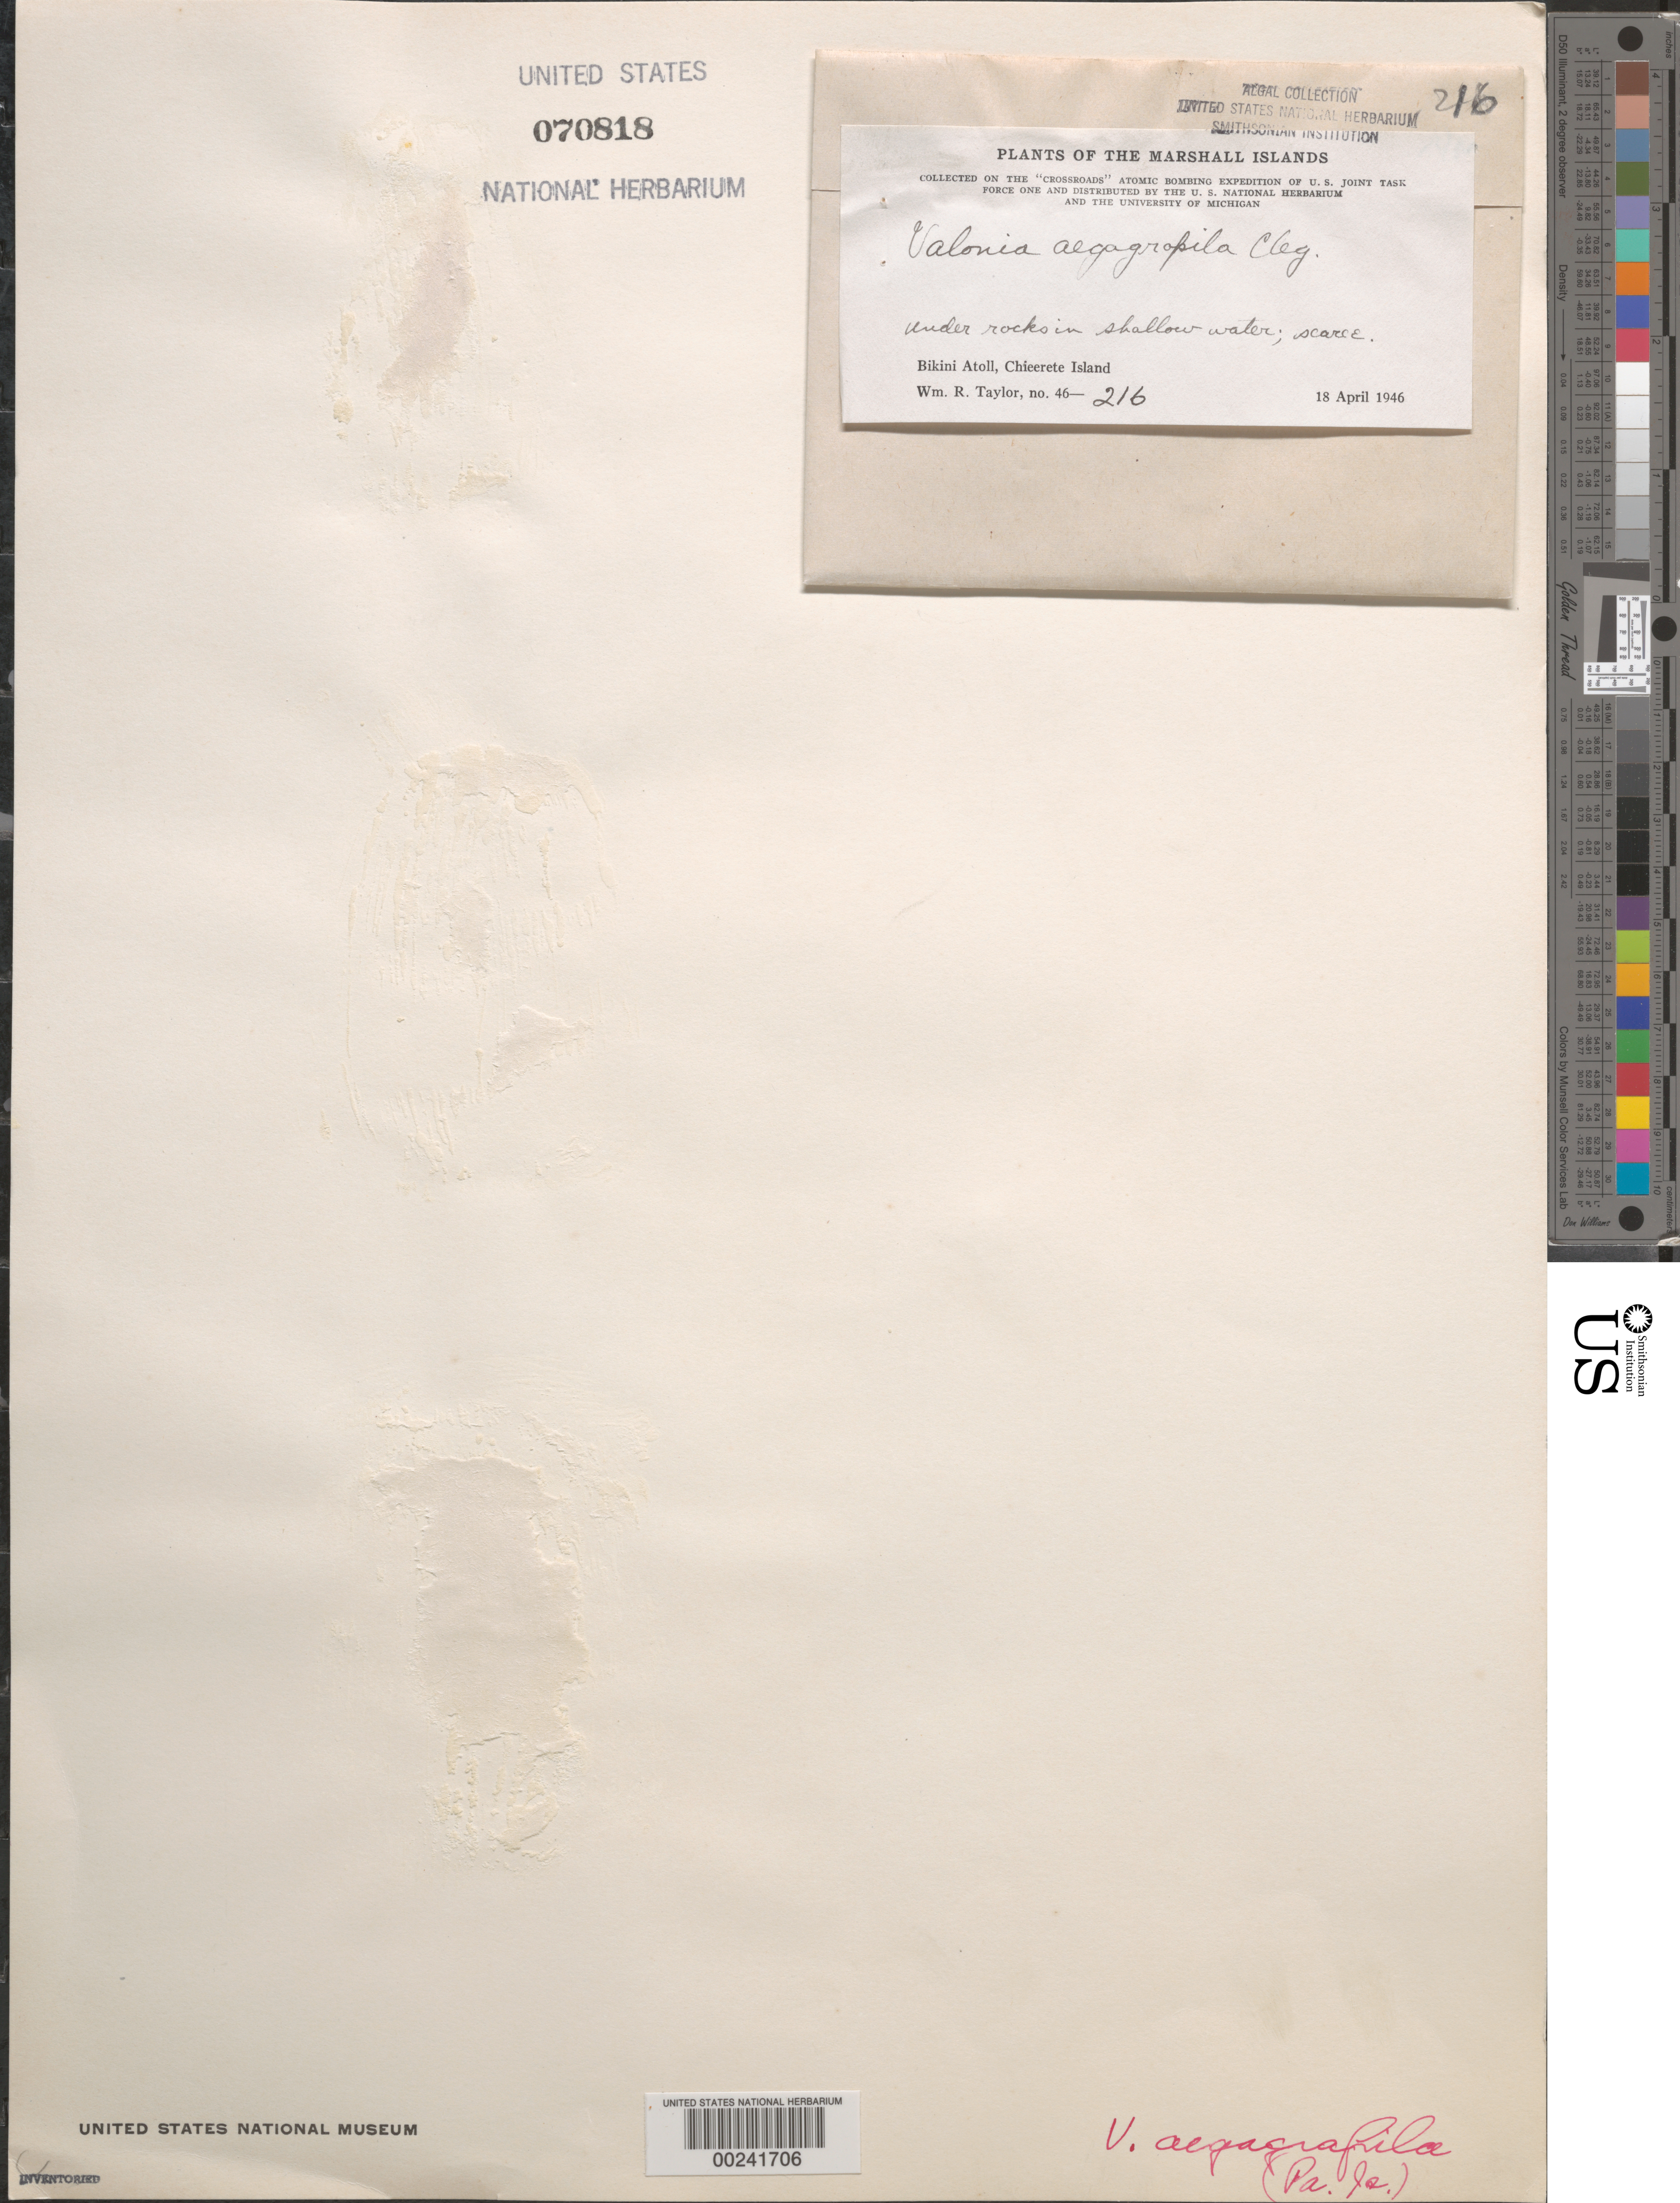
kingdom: Plantae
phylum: Chlorophyta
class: Ulvophyceae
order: Siphonocladales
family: Valoniaceae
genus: Valonia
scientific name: Valonia aegagropila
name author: C. Agardh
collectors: W. R. Taylor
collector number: WRT 46-216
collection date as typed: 18 Apr 1946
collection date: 1946-04-18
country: Marshall Islands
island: Bikini Atoll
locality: Chieerete Islet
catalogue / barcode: US 70818